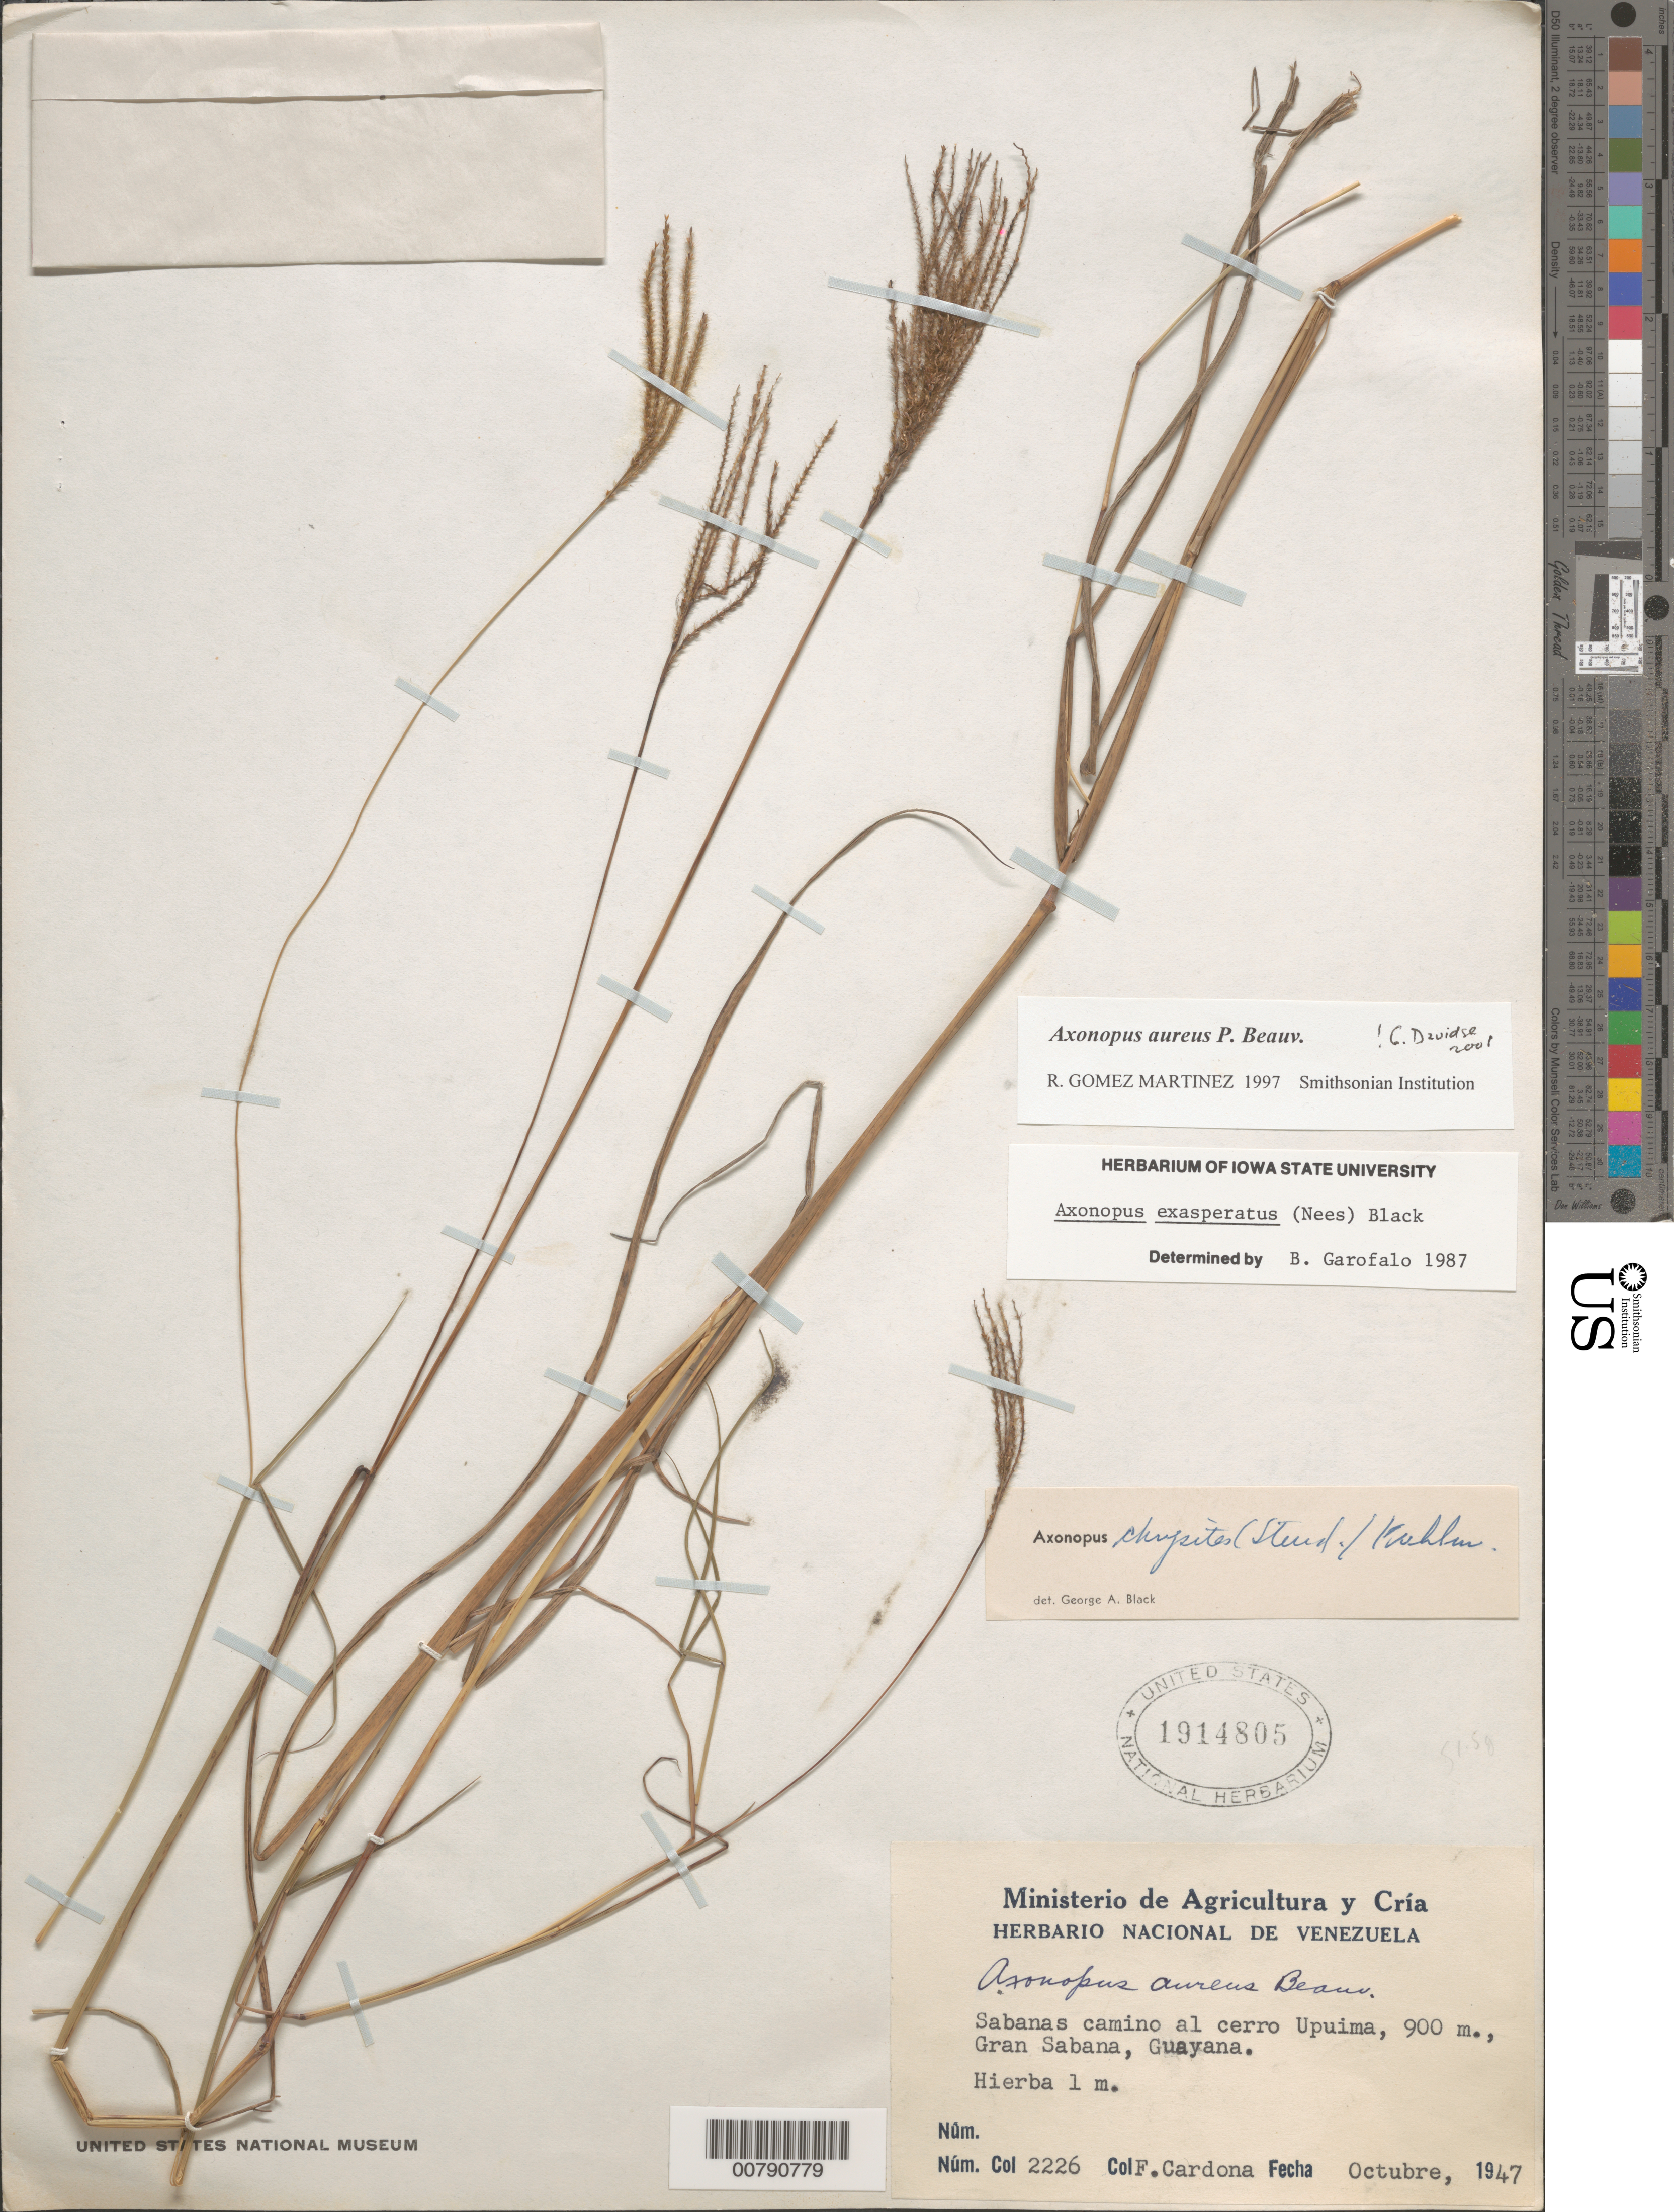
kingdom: Plantae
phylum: Tracheophyta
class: Liliopsida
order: Poales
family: Poaceae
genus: Axonopus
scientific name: Axonopus aureus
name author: P. Beauv.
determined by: Gomez Martinez, R.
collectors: F. Cardona Puig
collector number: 2226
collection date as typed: Oct-47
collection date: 1947-10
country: Venezuela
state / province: Bolívar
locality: Gran Sabana, camino al Cerro Upuima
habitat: Sabanas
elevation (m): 900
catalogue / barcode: US 1914805